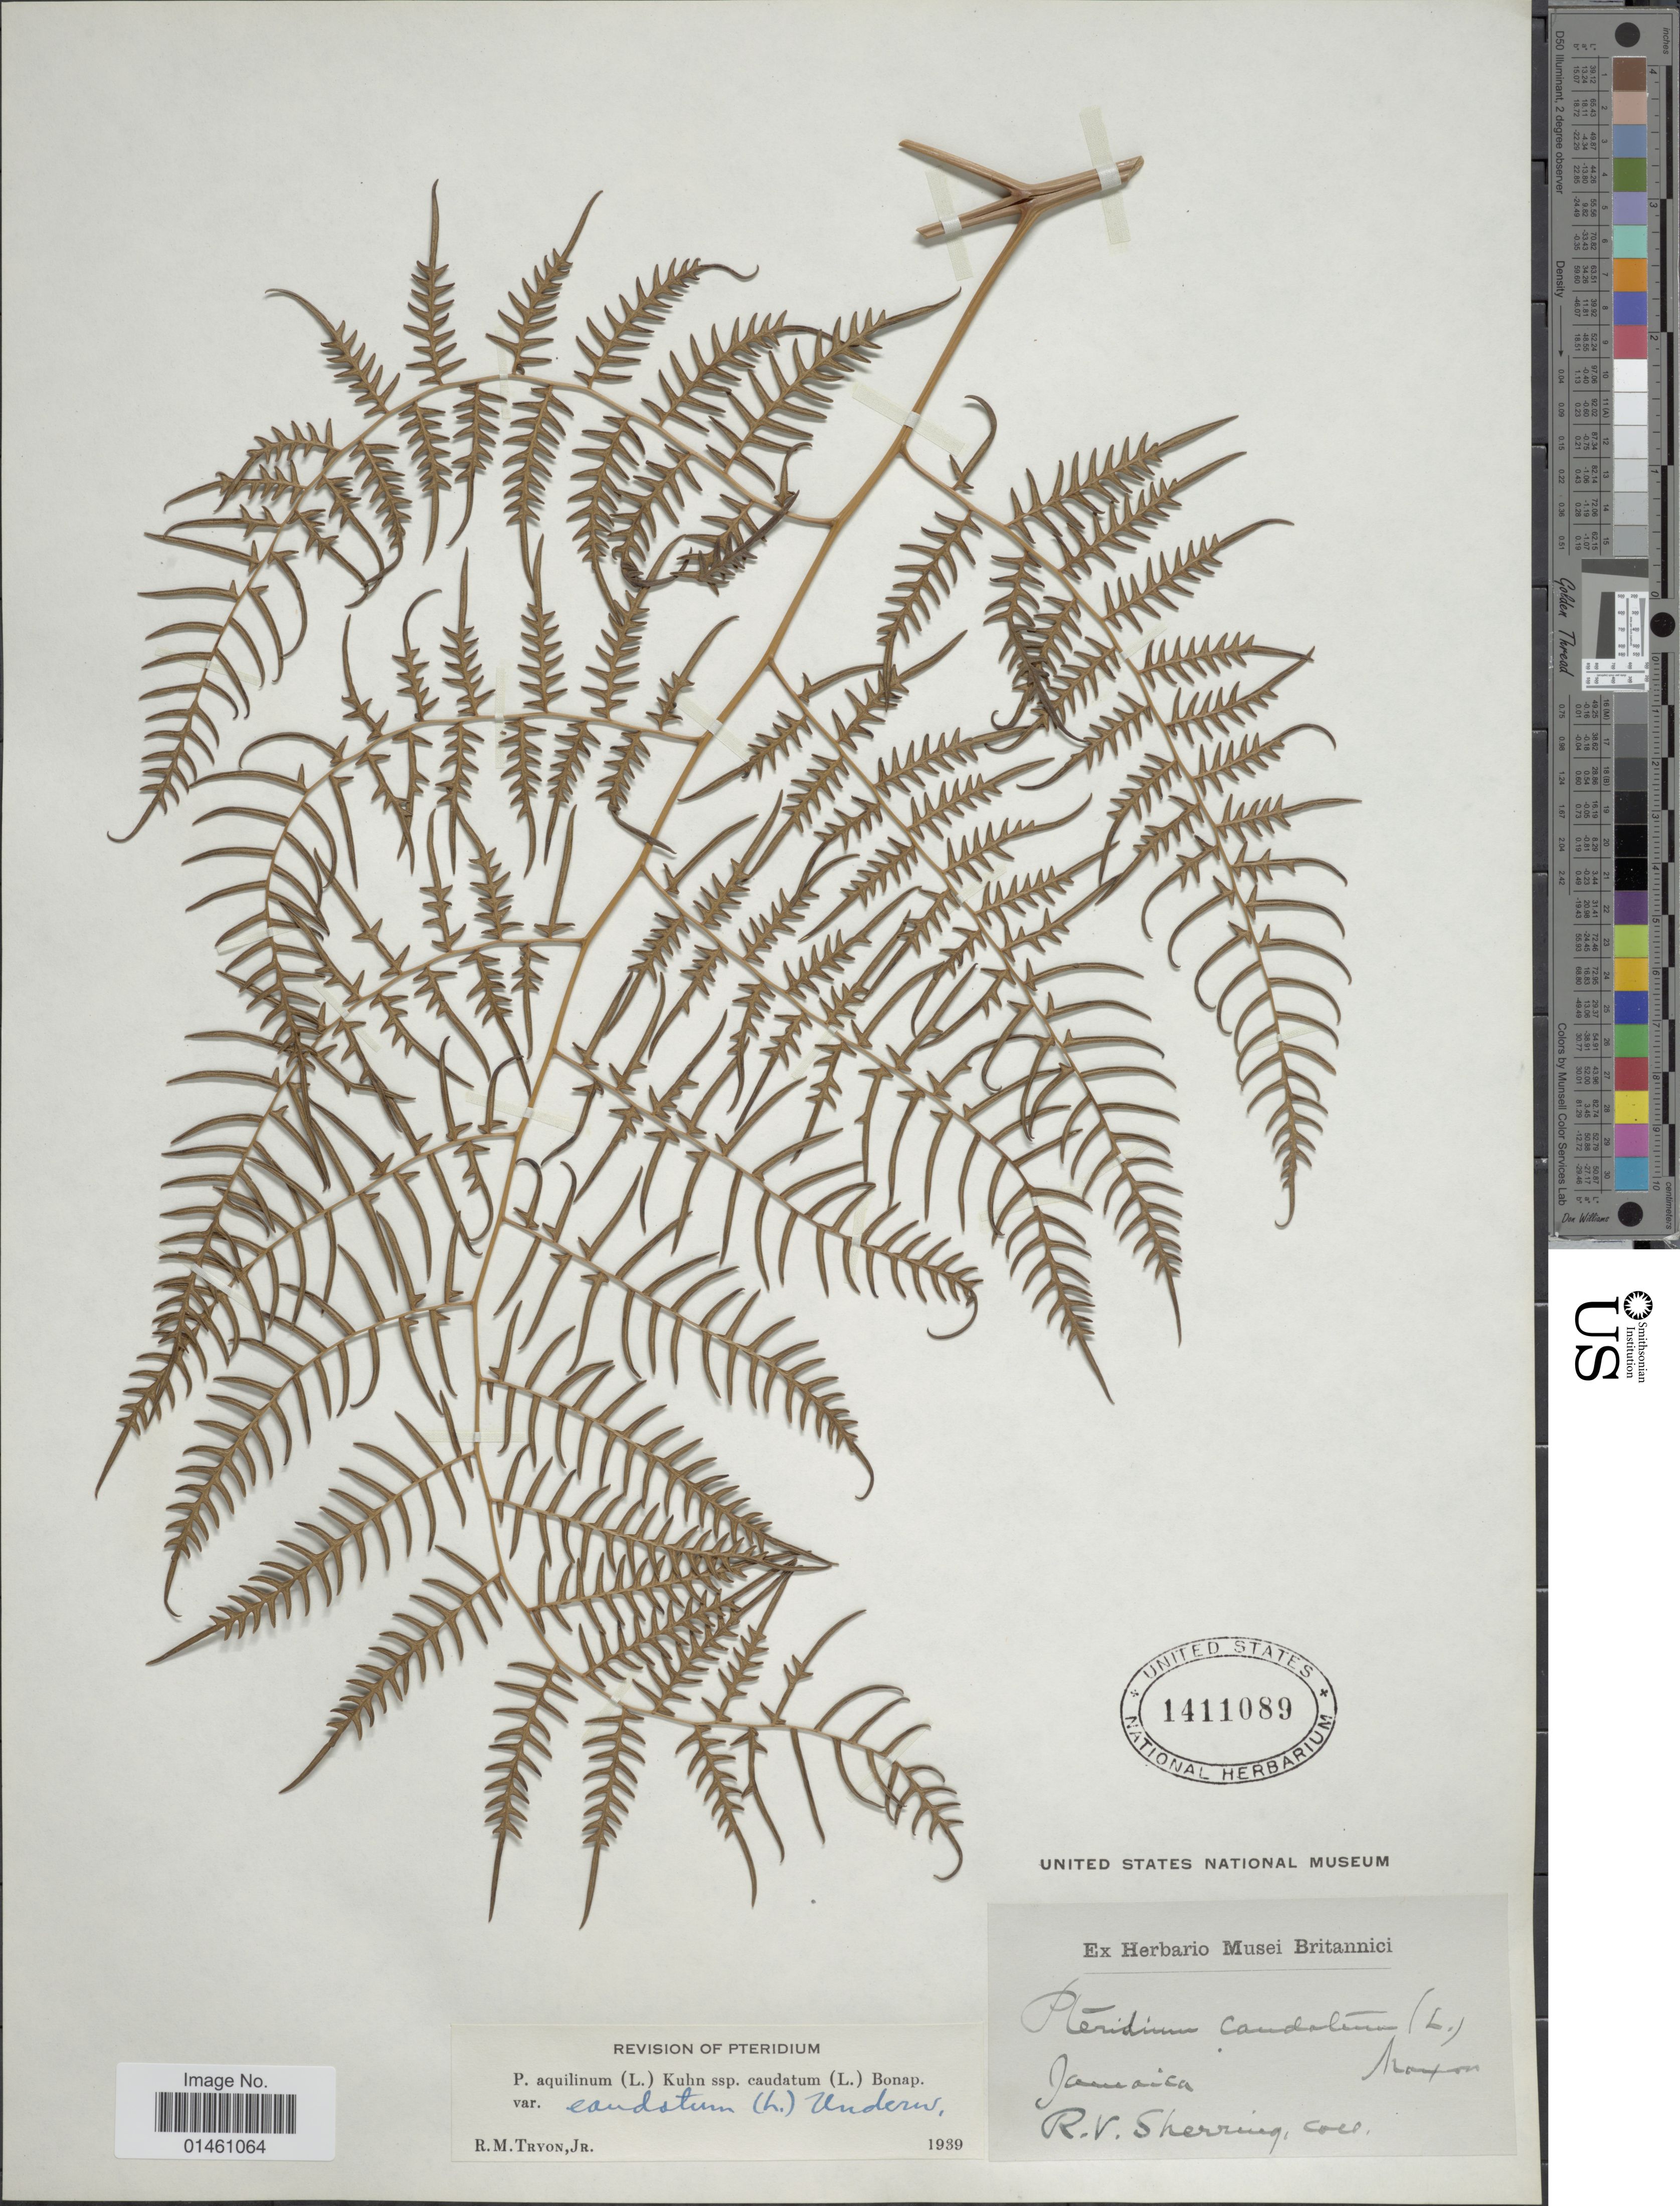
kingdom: Plantae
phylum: Tracheophyta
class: Polypodiopsida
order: Polypodiales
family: Dennstaedtiaceae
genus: Pteridium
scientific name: Pteridium caudatum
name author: (L.) Maxon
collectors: R. Sherring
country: Jamaica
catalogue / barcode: US 1411089